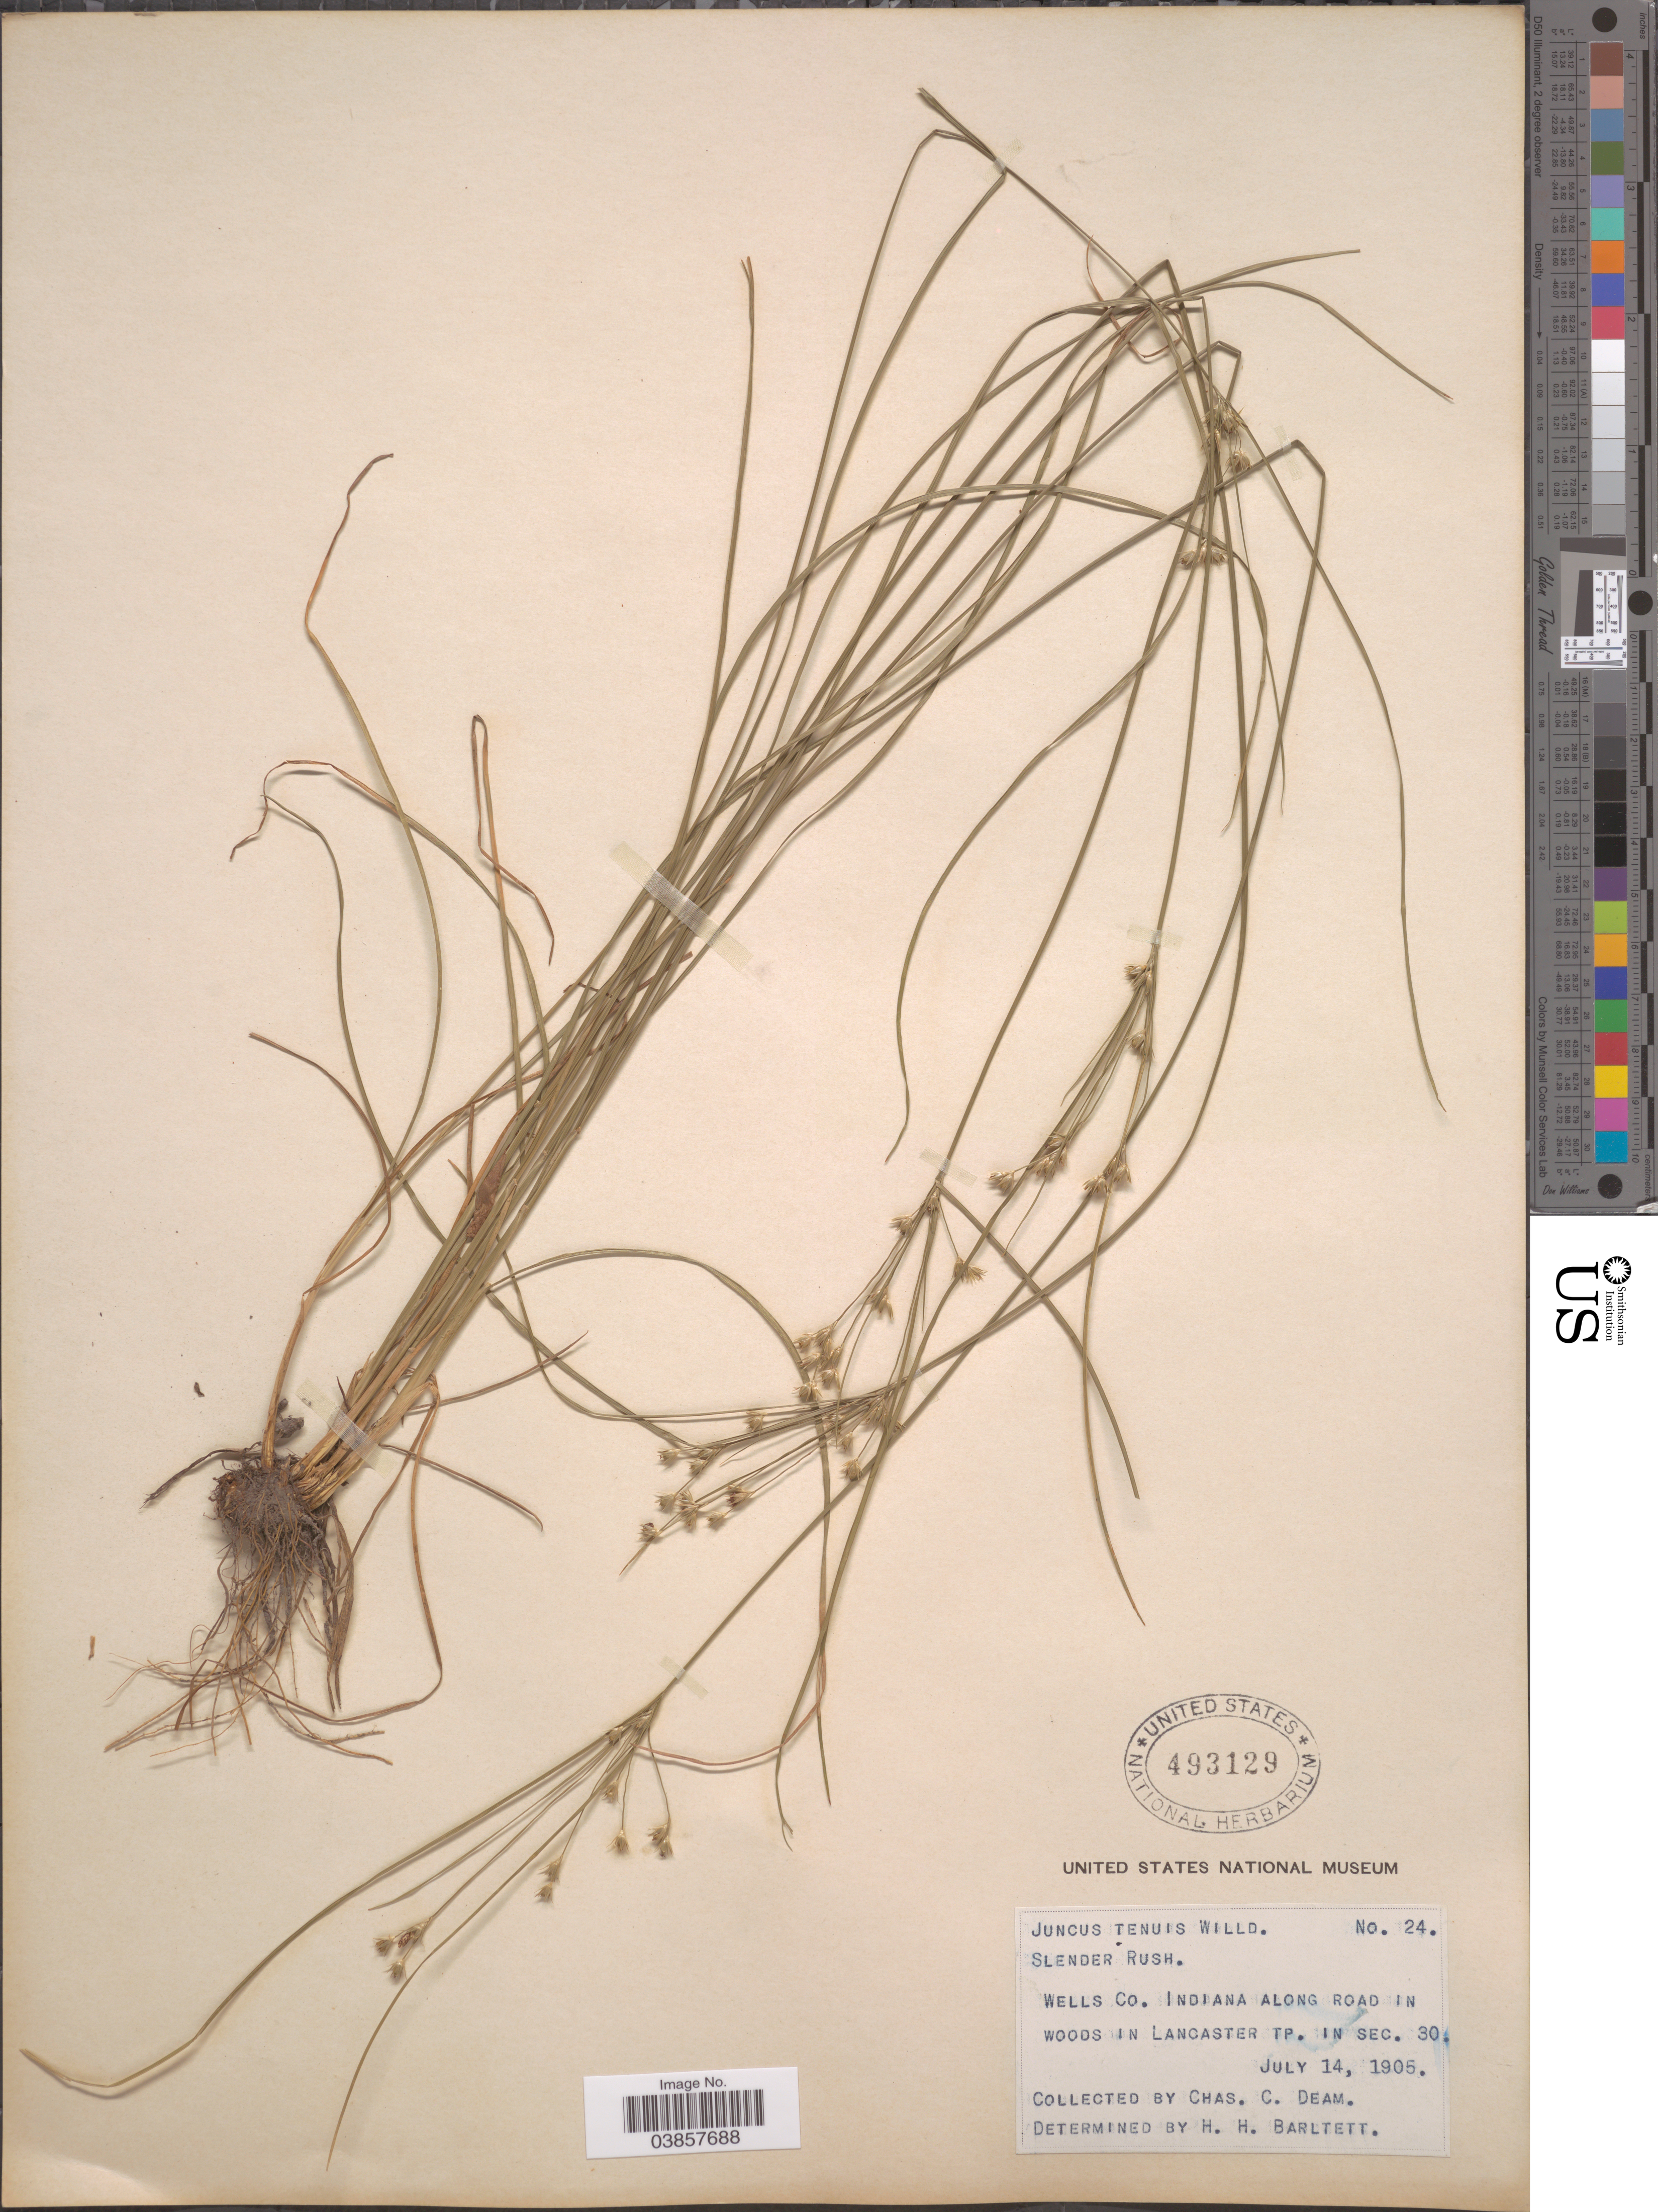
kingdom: Plantae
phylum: Tracheophyta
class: Liliopsida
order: Poales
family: Juncaceae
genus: Juncus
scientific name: Juncus tenuis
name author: Willd.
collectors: C. C. Deam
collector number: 24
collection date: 1905-07-14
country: United States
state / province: Indiana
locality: Wells Co. Along road in woods in Lancaster Tp. in Sec. 30.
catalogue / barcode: US 493129